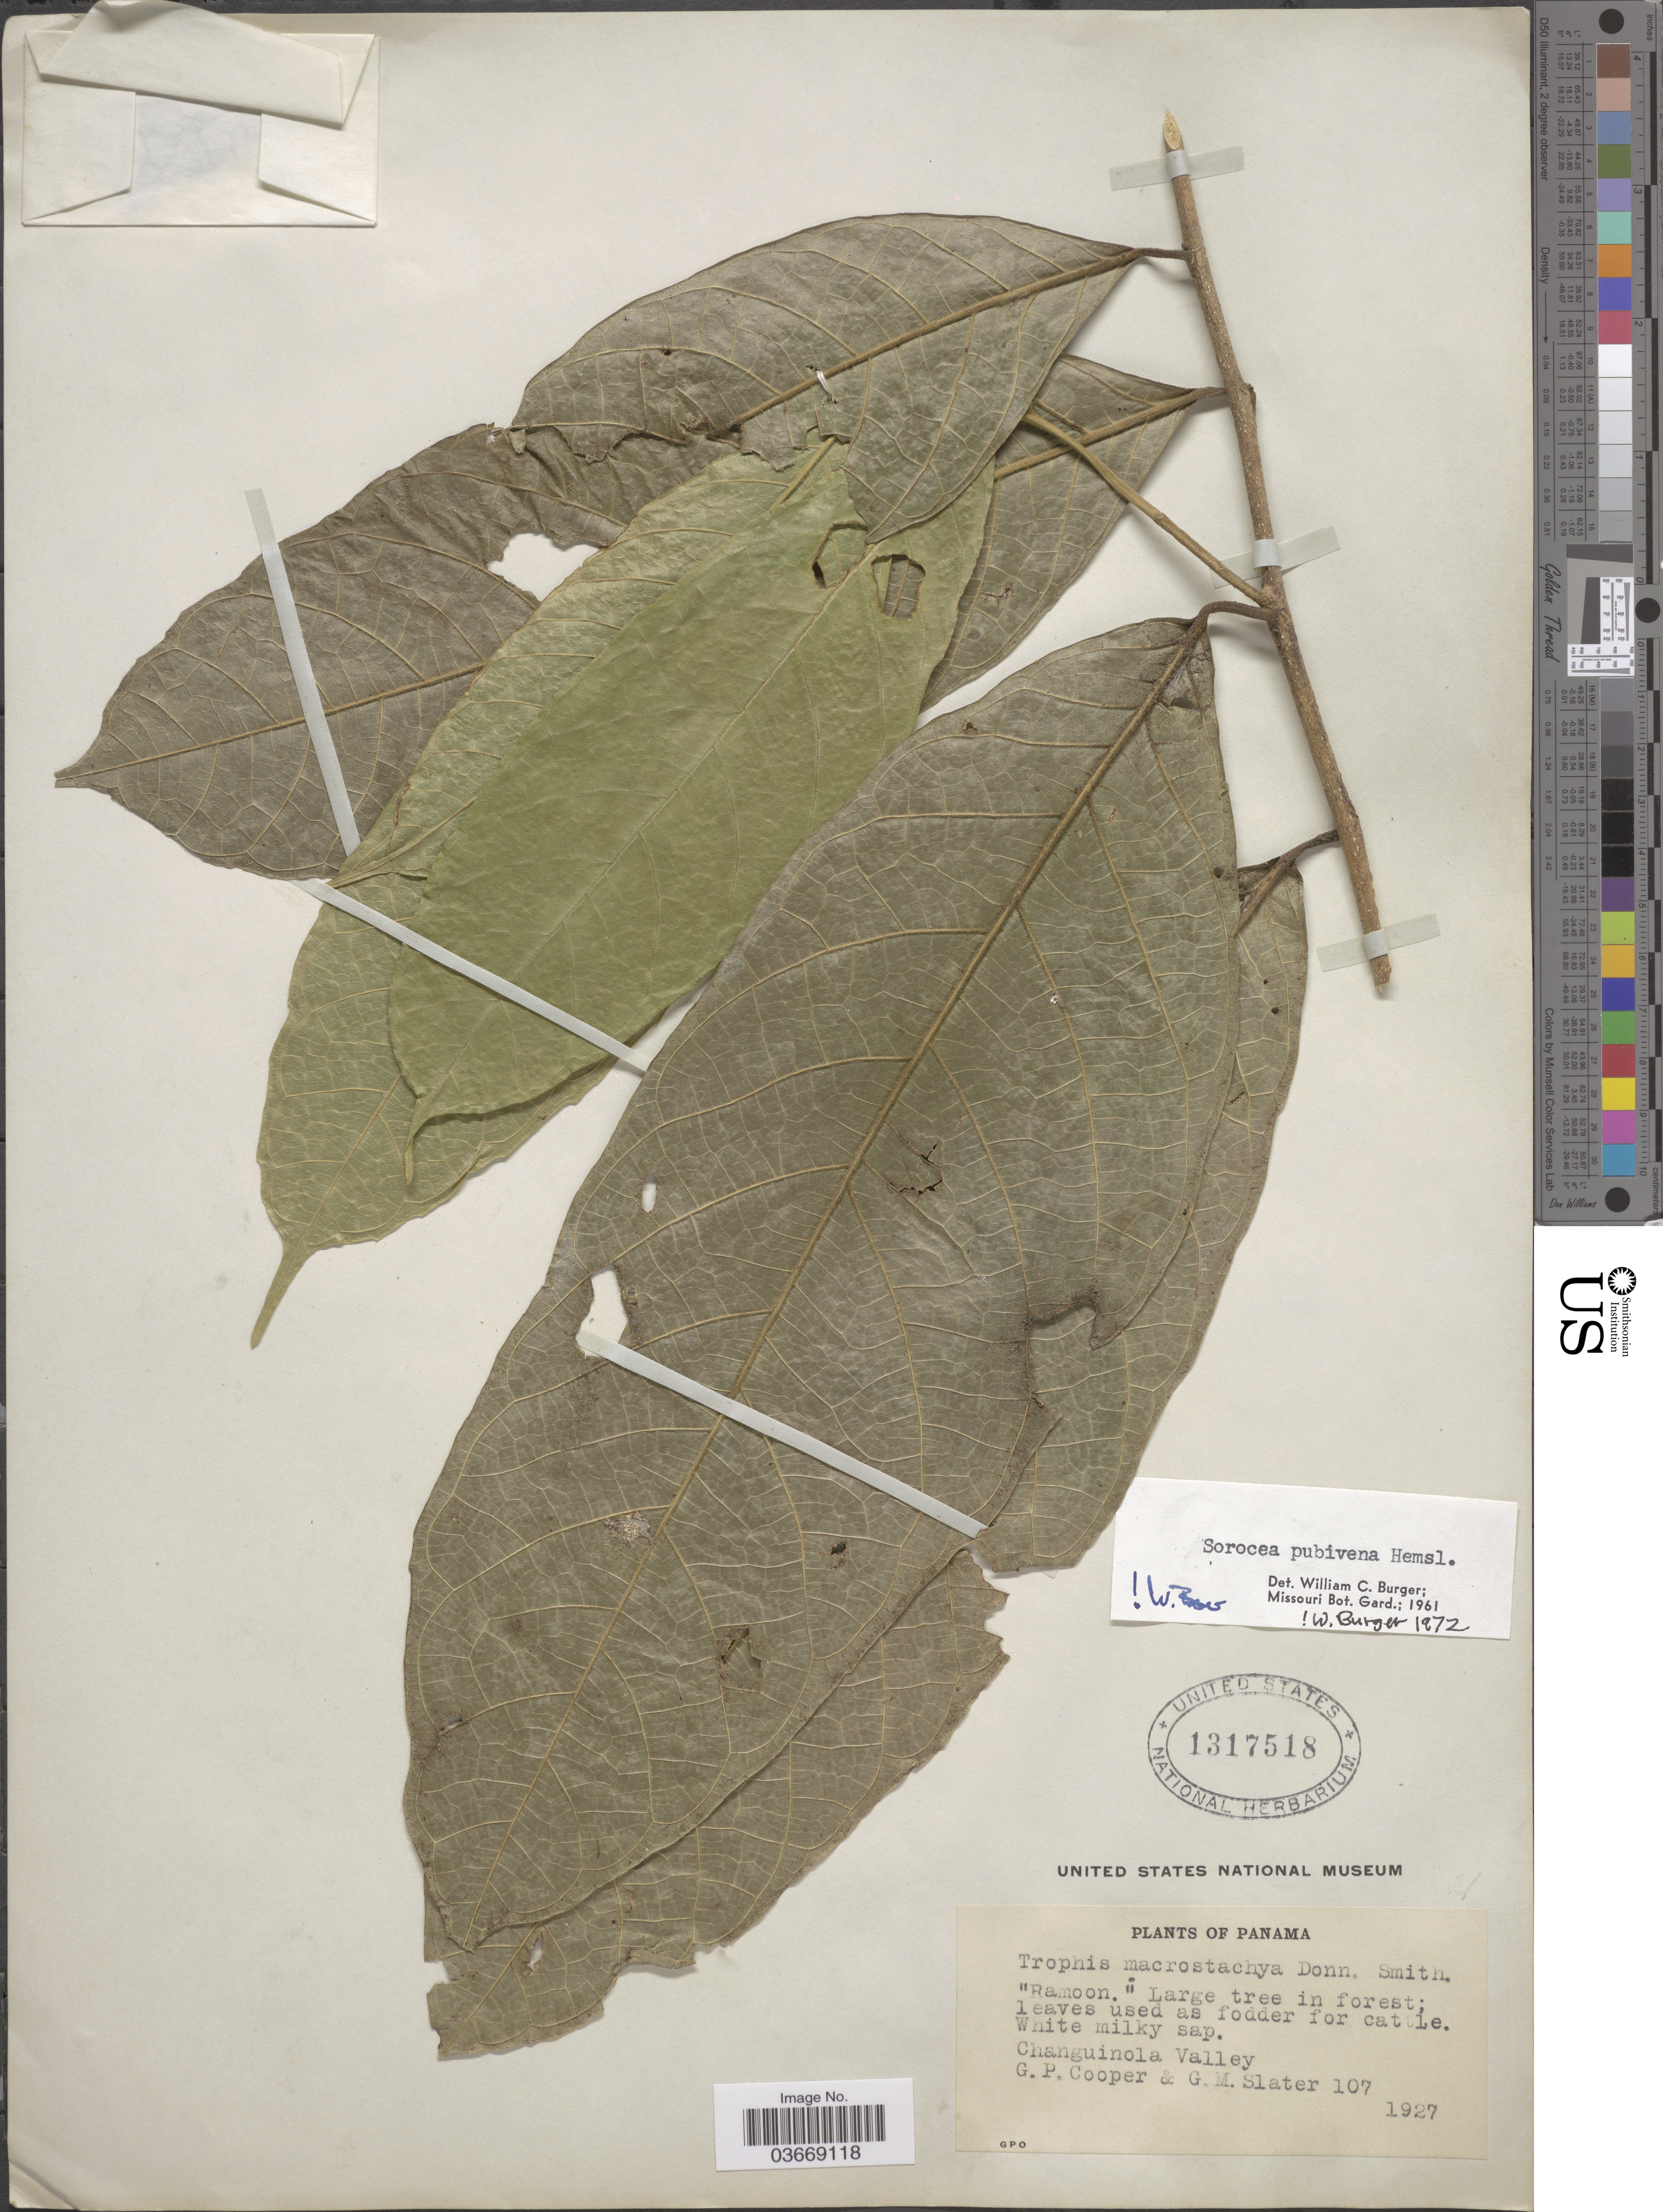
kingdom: Plantae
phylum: Tracheophyta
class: Magnoliopsida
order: Rosales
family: Moraceae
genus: Sorocea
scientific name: Sorocea pubivena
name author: Hemsl.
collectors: G. Cooper & G. Slater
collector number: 107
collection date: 1927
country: Panama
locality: Changuinola Valley.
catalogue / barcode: US 1317518